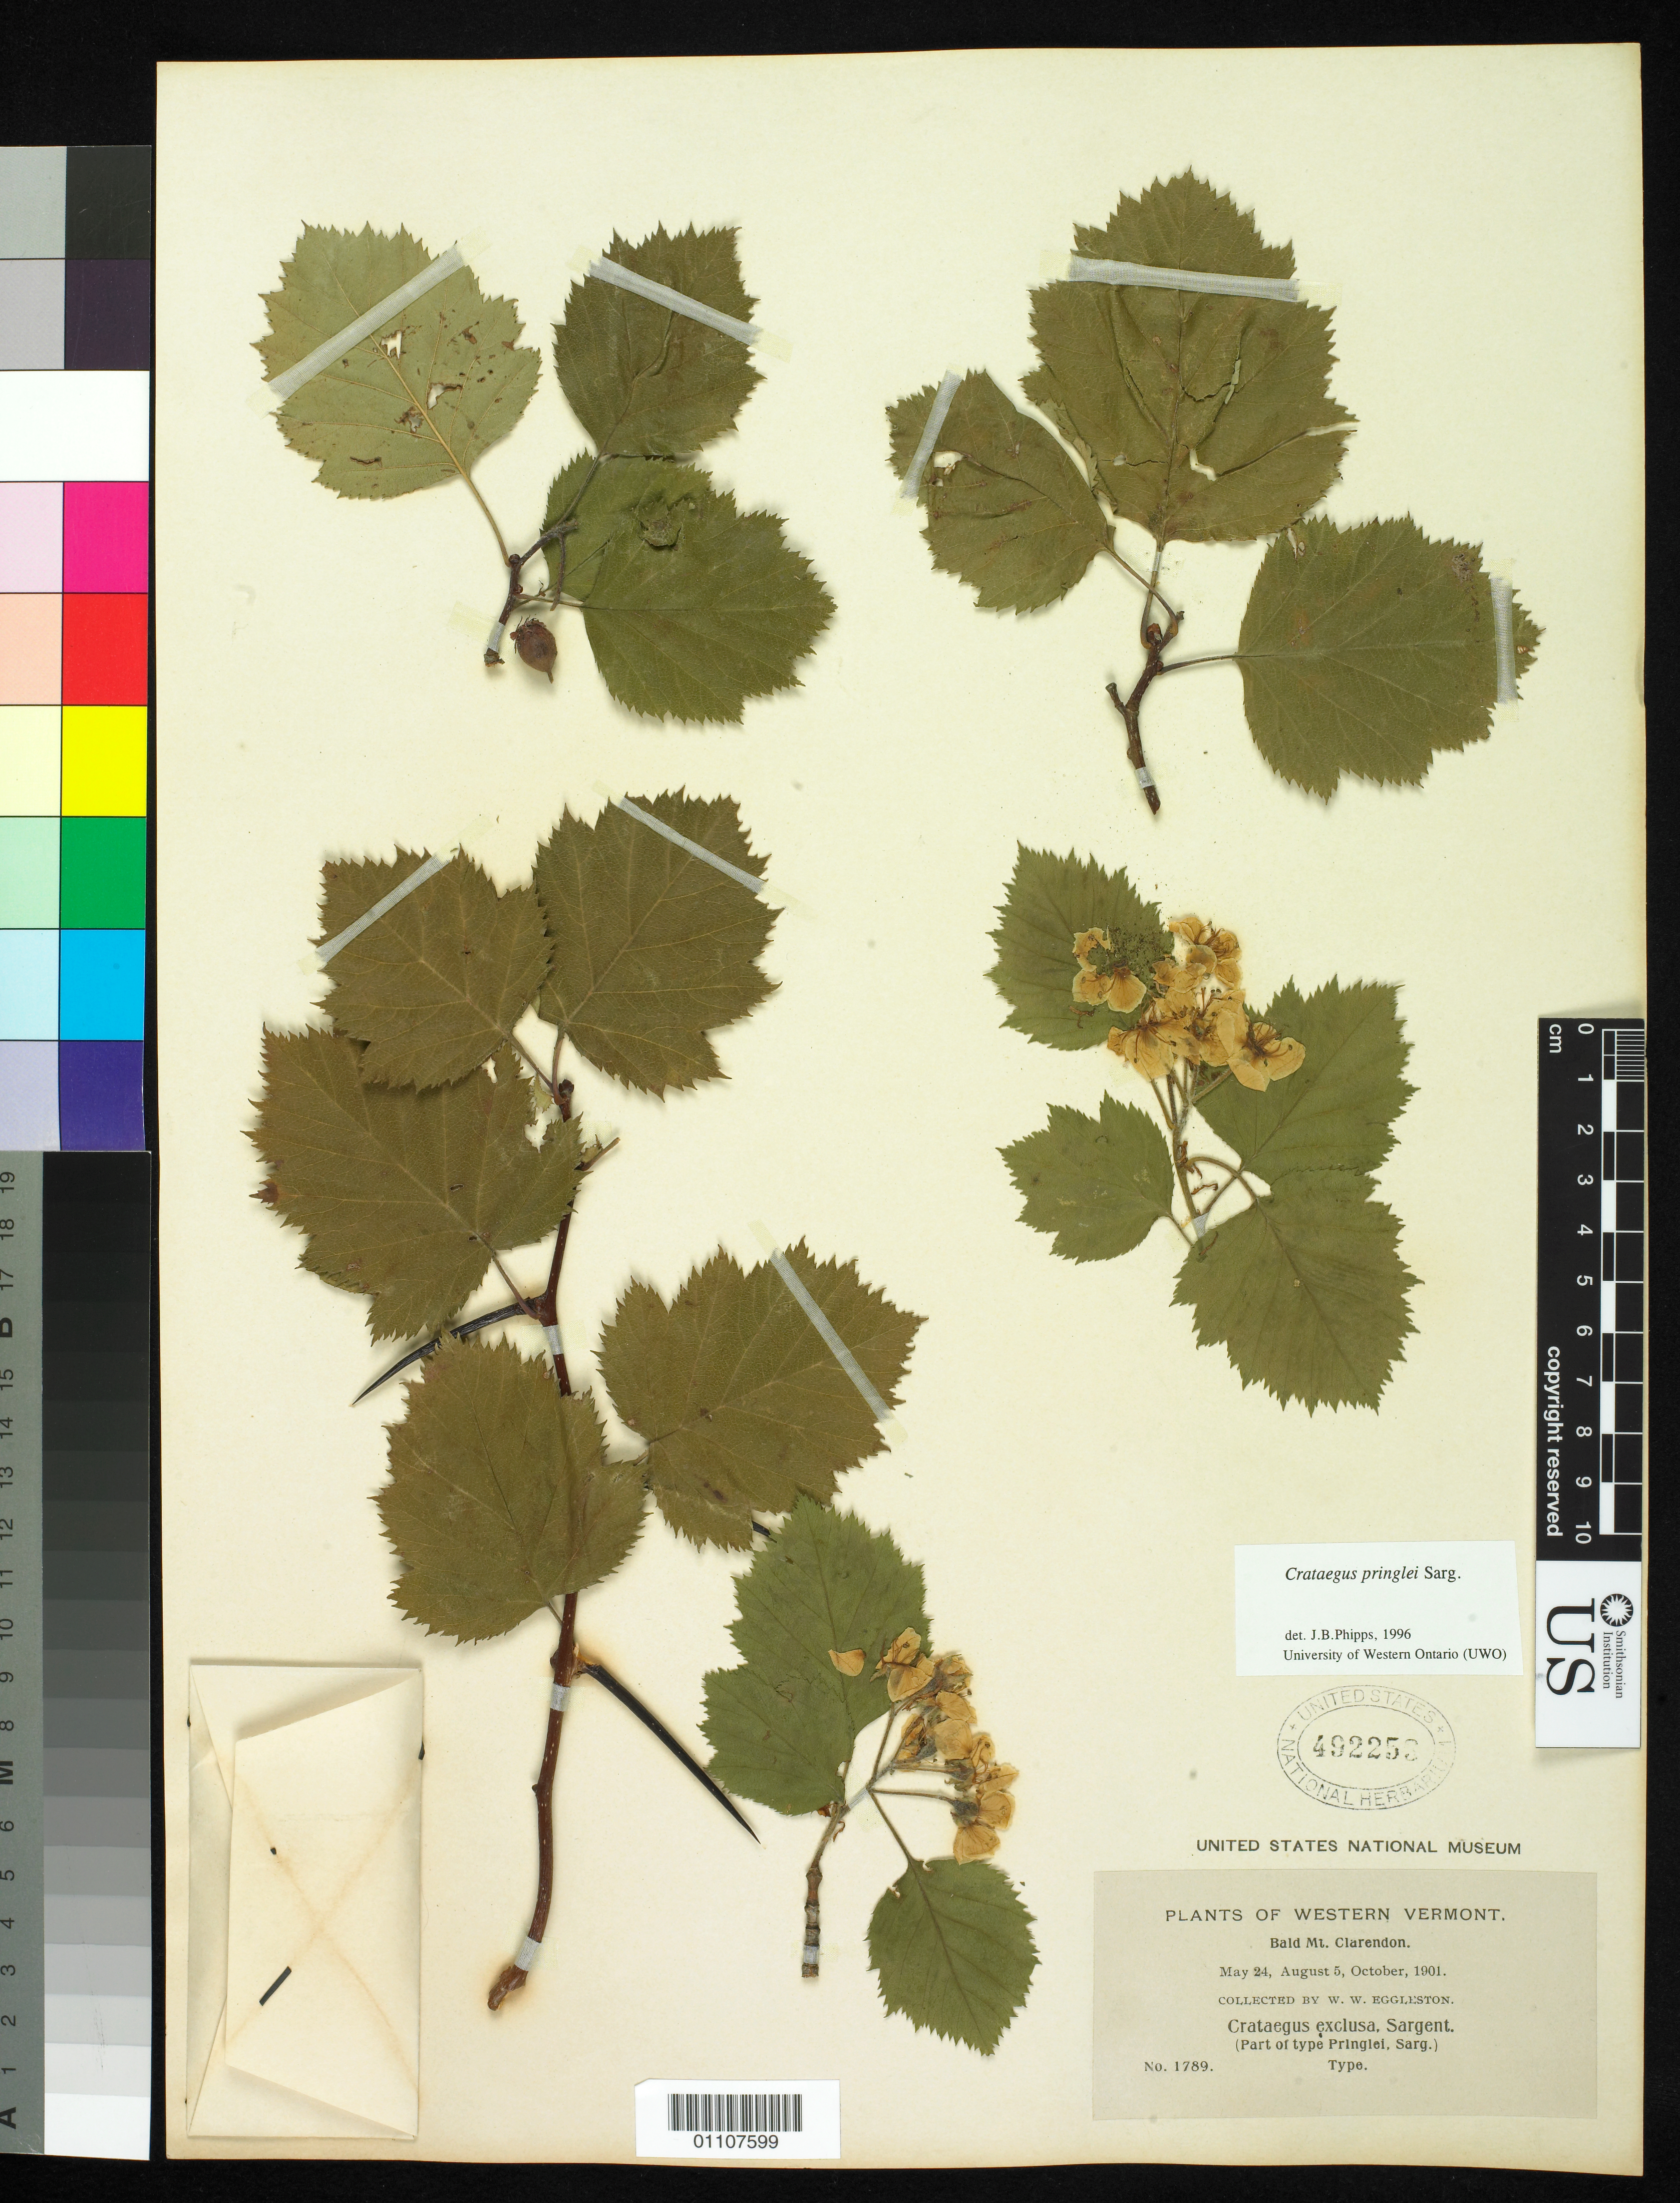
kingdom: Plantae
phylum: Tracheophyta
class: Magnoliopsida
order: Rosales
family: Rosaceae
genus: Crataegus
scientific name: Crataegus exclusa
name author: Sarg.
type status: Syntype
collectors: W. W. Eggleston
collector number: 1789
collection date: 1901-05-24/1901-08-05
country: United States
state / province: Vermont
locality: Bald Mt. Clarendon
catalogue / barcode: US 492253